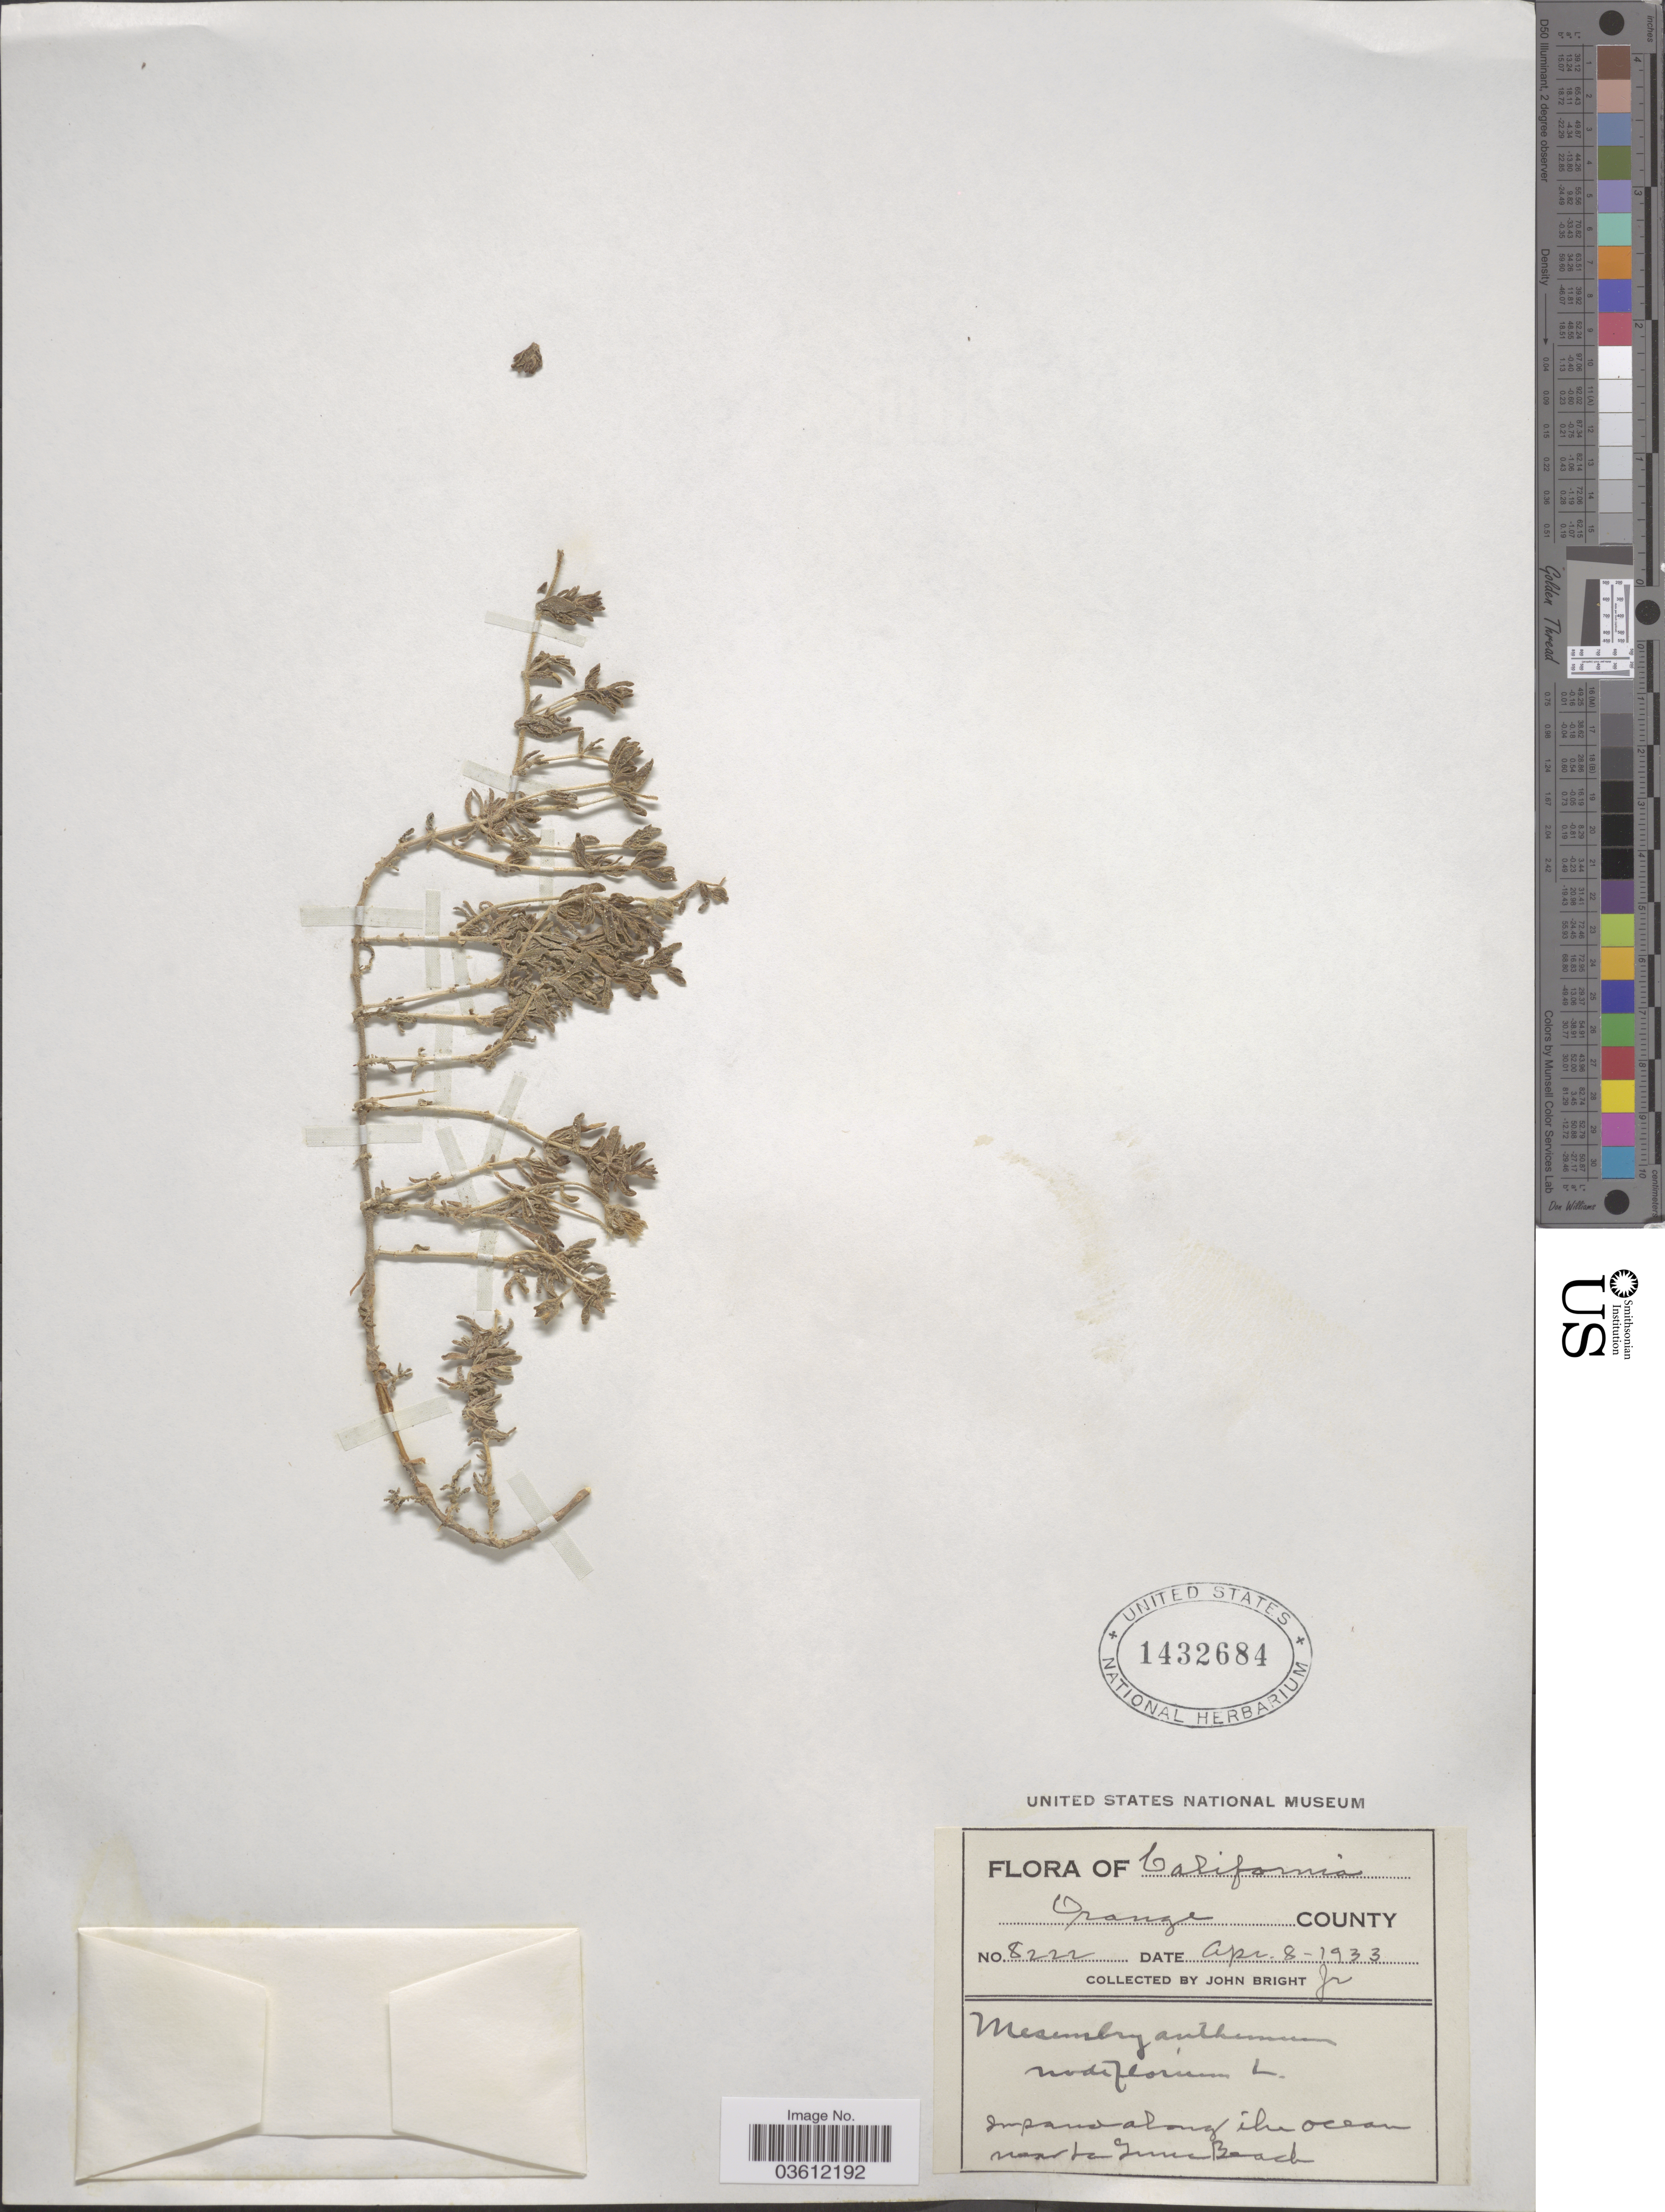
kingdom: Plantae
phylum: Tracheophyta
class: Magnoliopsida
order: Caryophyllales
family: Aizoaceae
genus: Mesembryanthemum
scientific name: Mesembryanthemum sp.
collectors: J. Bright Jr.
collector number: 8222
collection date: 1933-04-08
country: United States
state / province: California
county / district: Orange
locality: Orange County. Near La Guna Beach.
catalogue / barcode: US 1432684